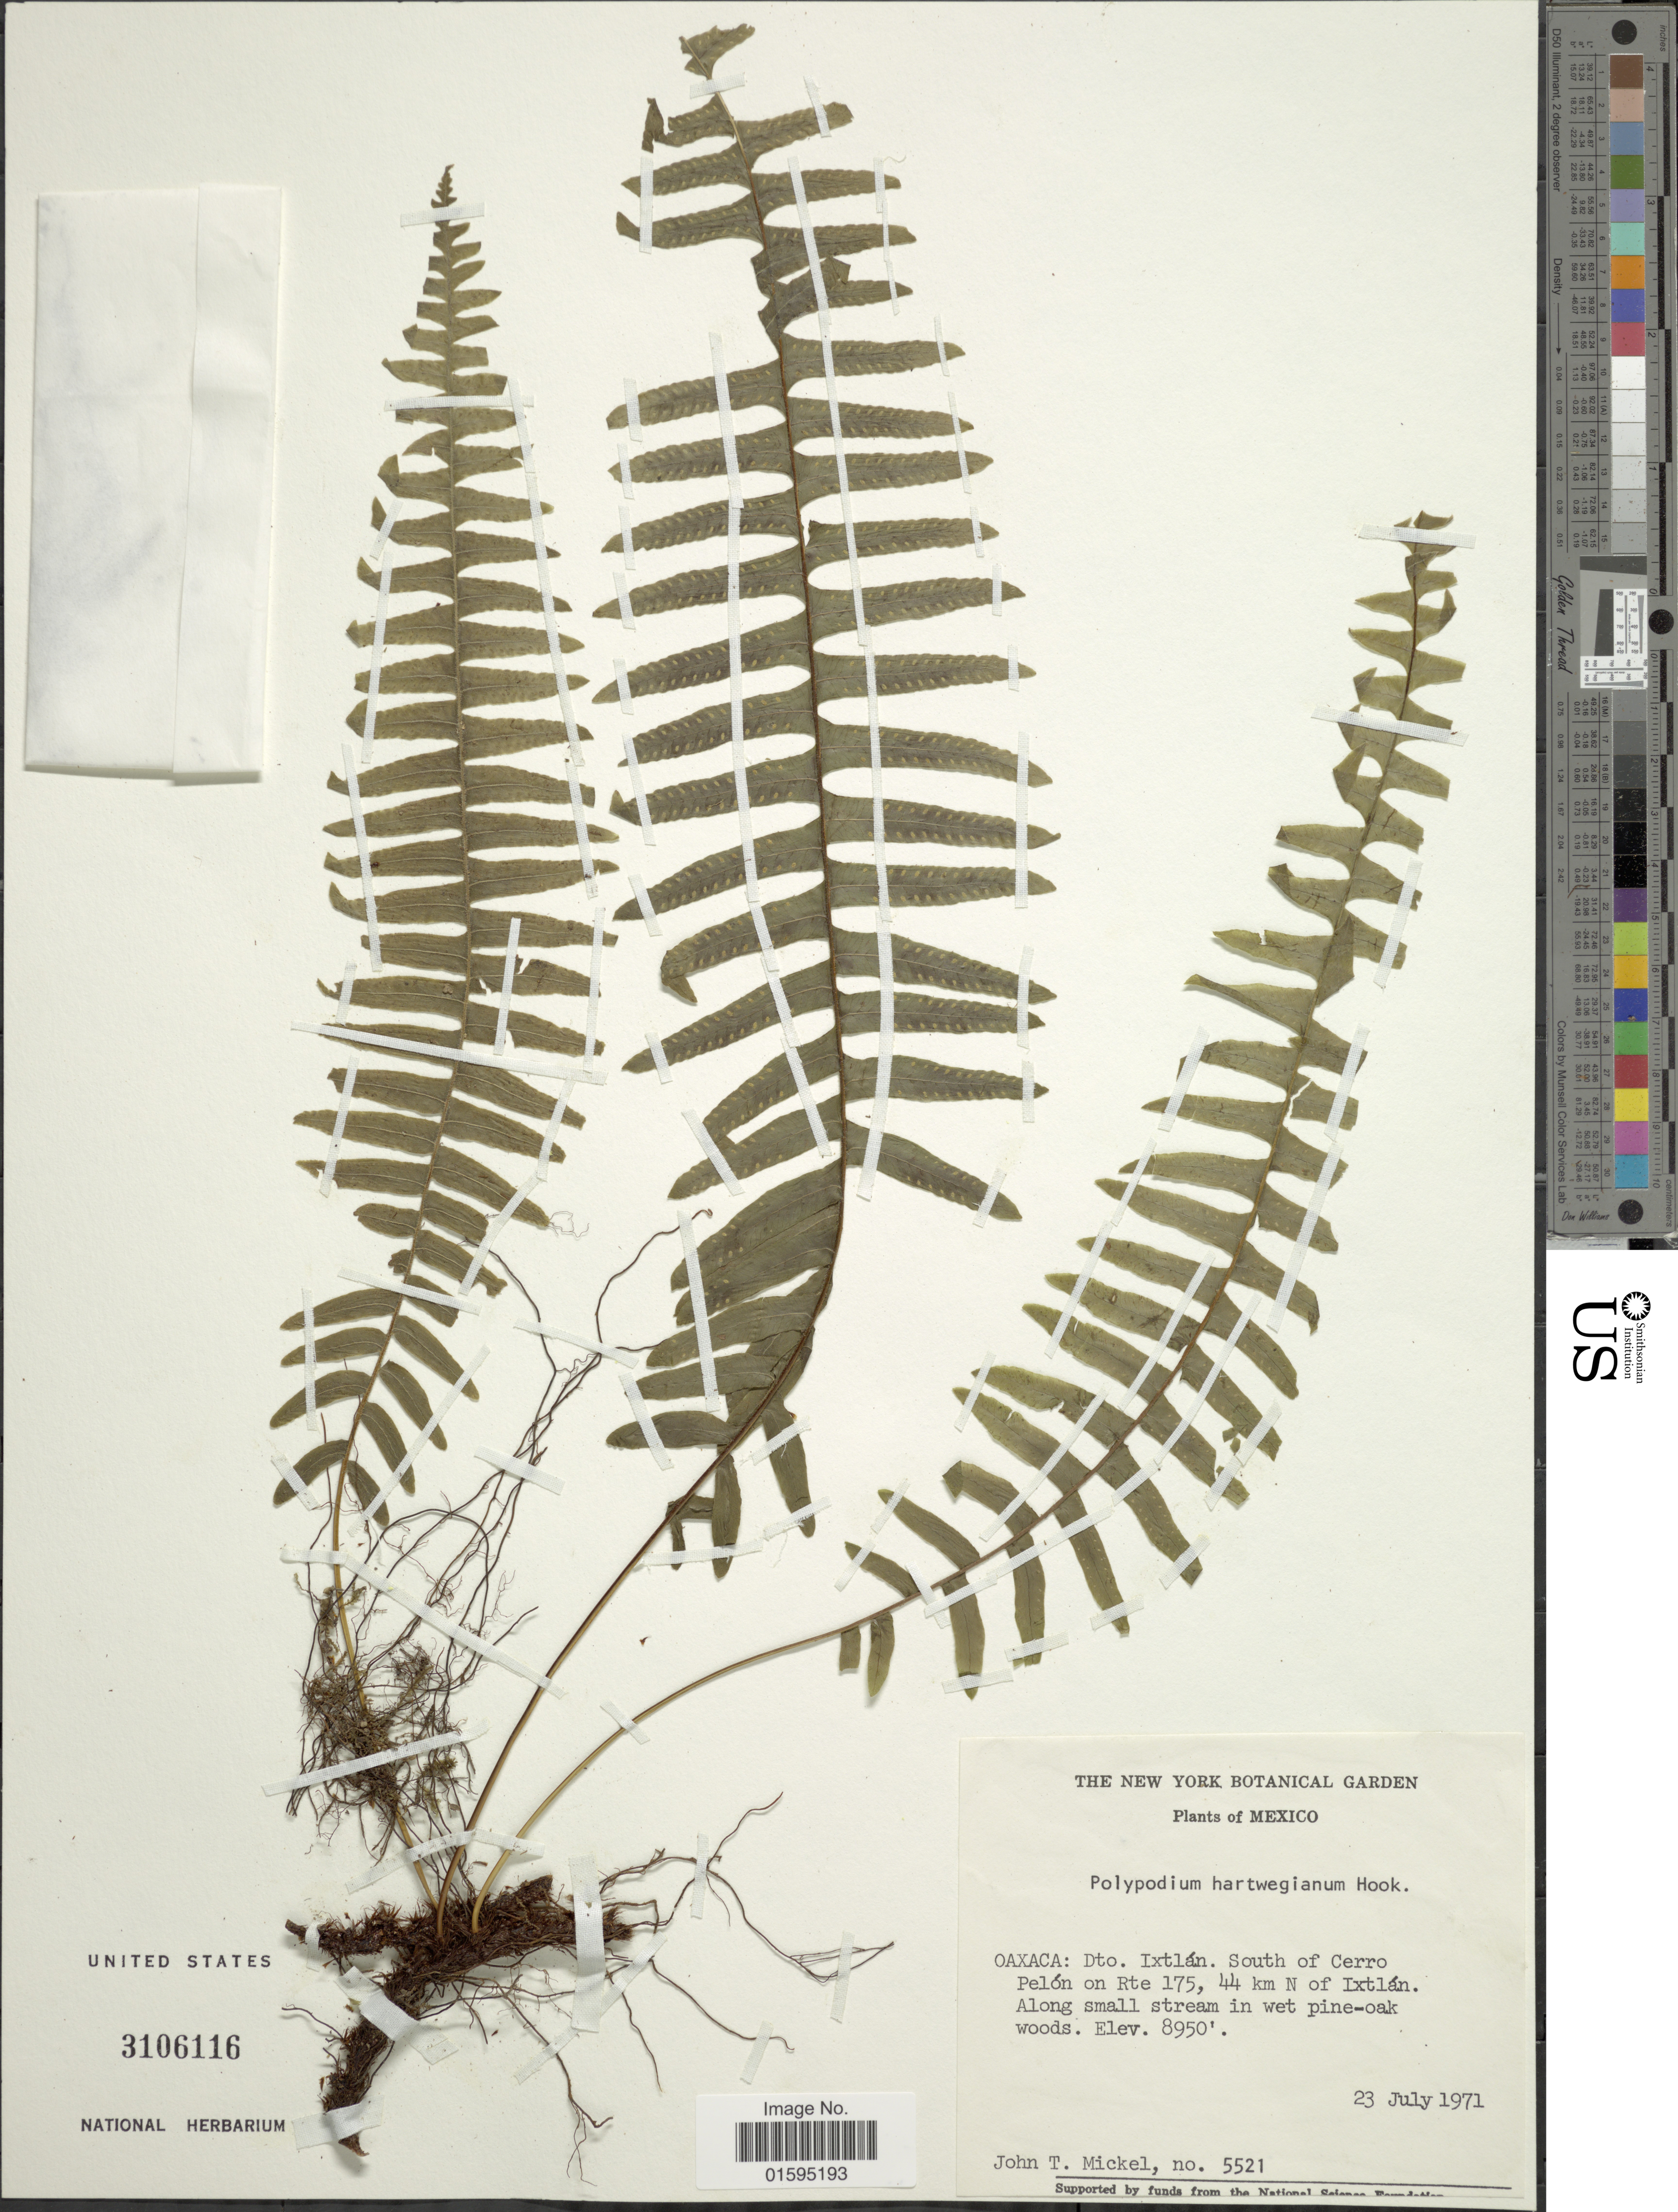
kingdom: Plantae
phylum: Tracheophyta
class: Polypodiopsida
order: Polypodiales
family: Polypodiaceae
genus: Polypodium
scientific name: Polypodium hartwegianum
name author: Hook.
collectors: J. T. Mickel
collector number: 5521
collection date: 1971-07-23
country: Mexico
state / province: Oaxaca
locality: Dto. Ixtlán, South of Cerro Pelón on Rte 175, 44 km N of Ixtlán. Along small stream in wet pine-oak woods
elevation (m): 2728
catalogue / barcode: US 3106116